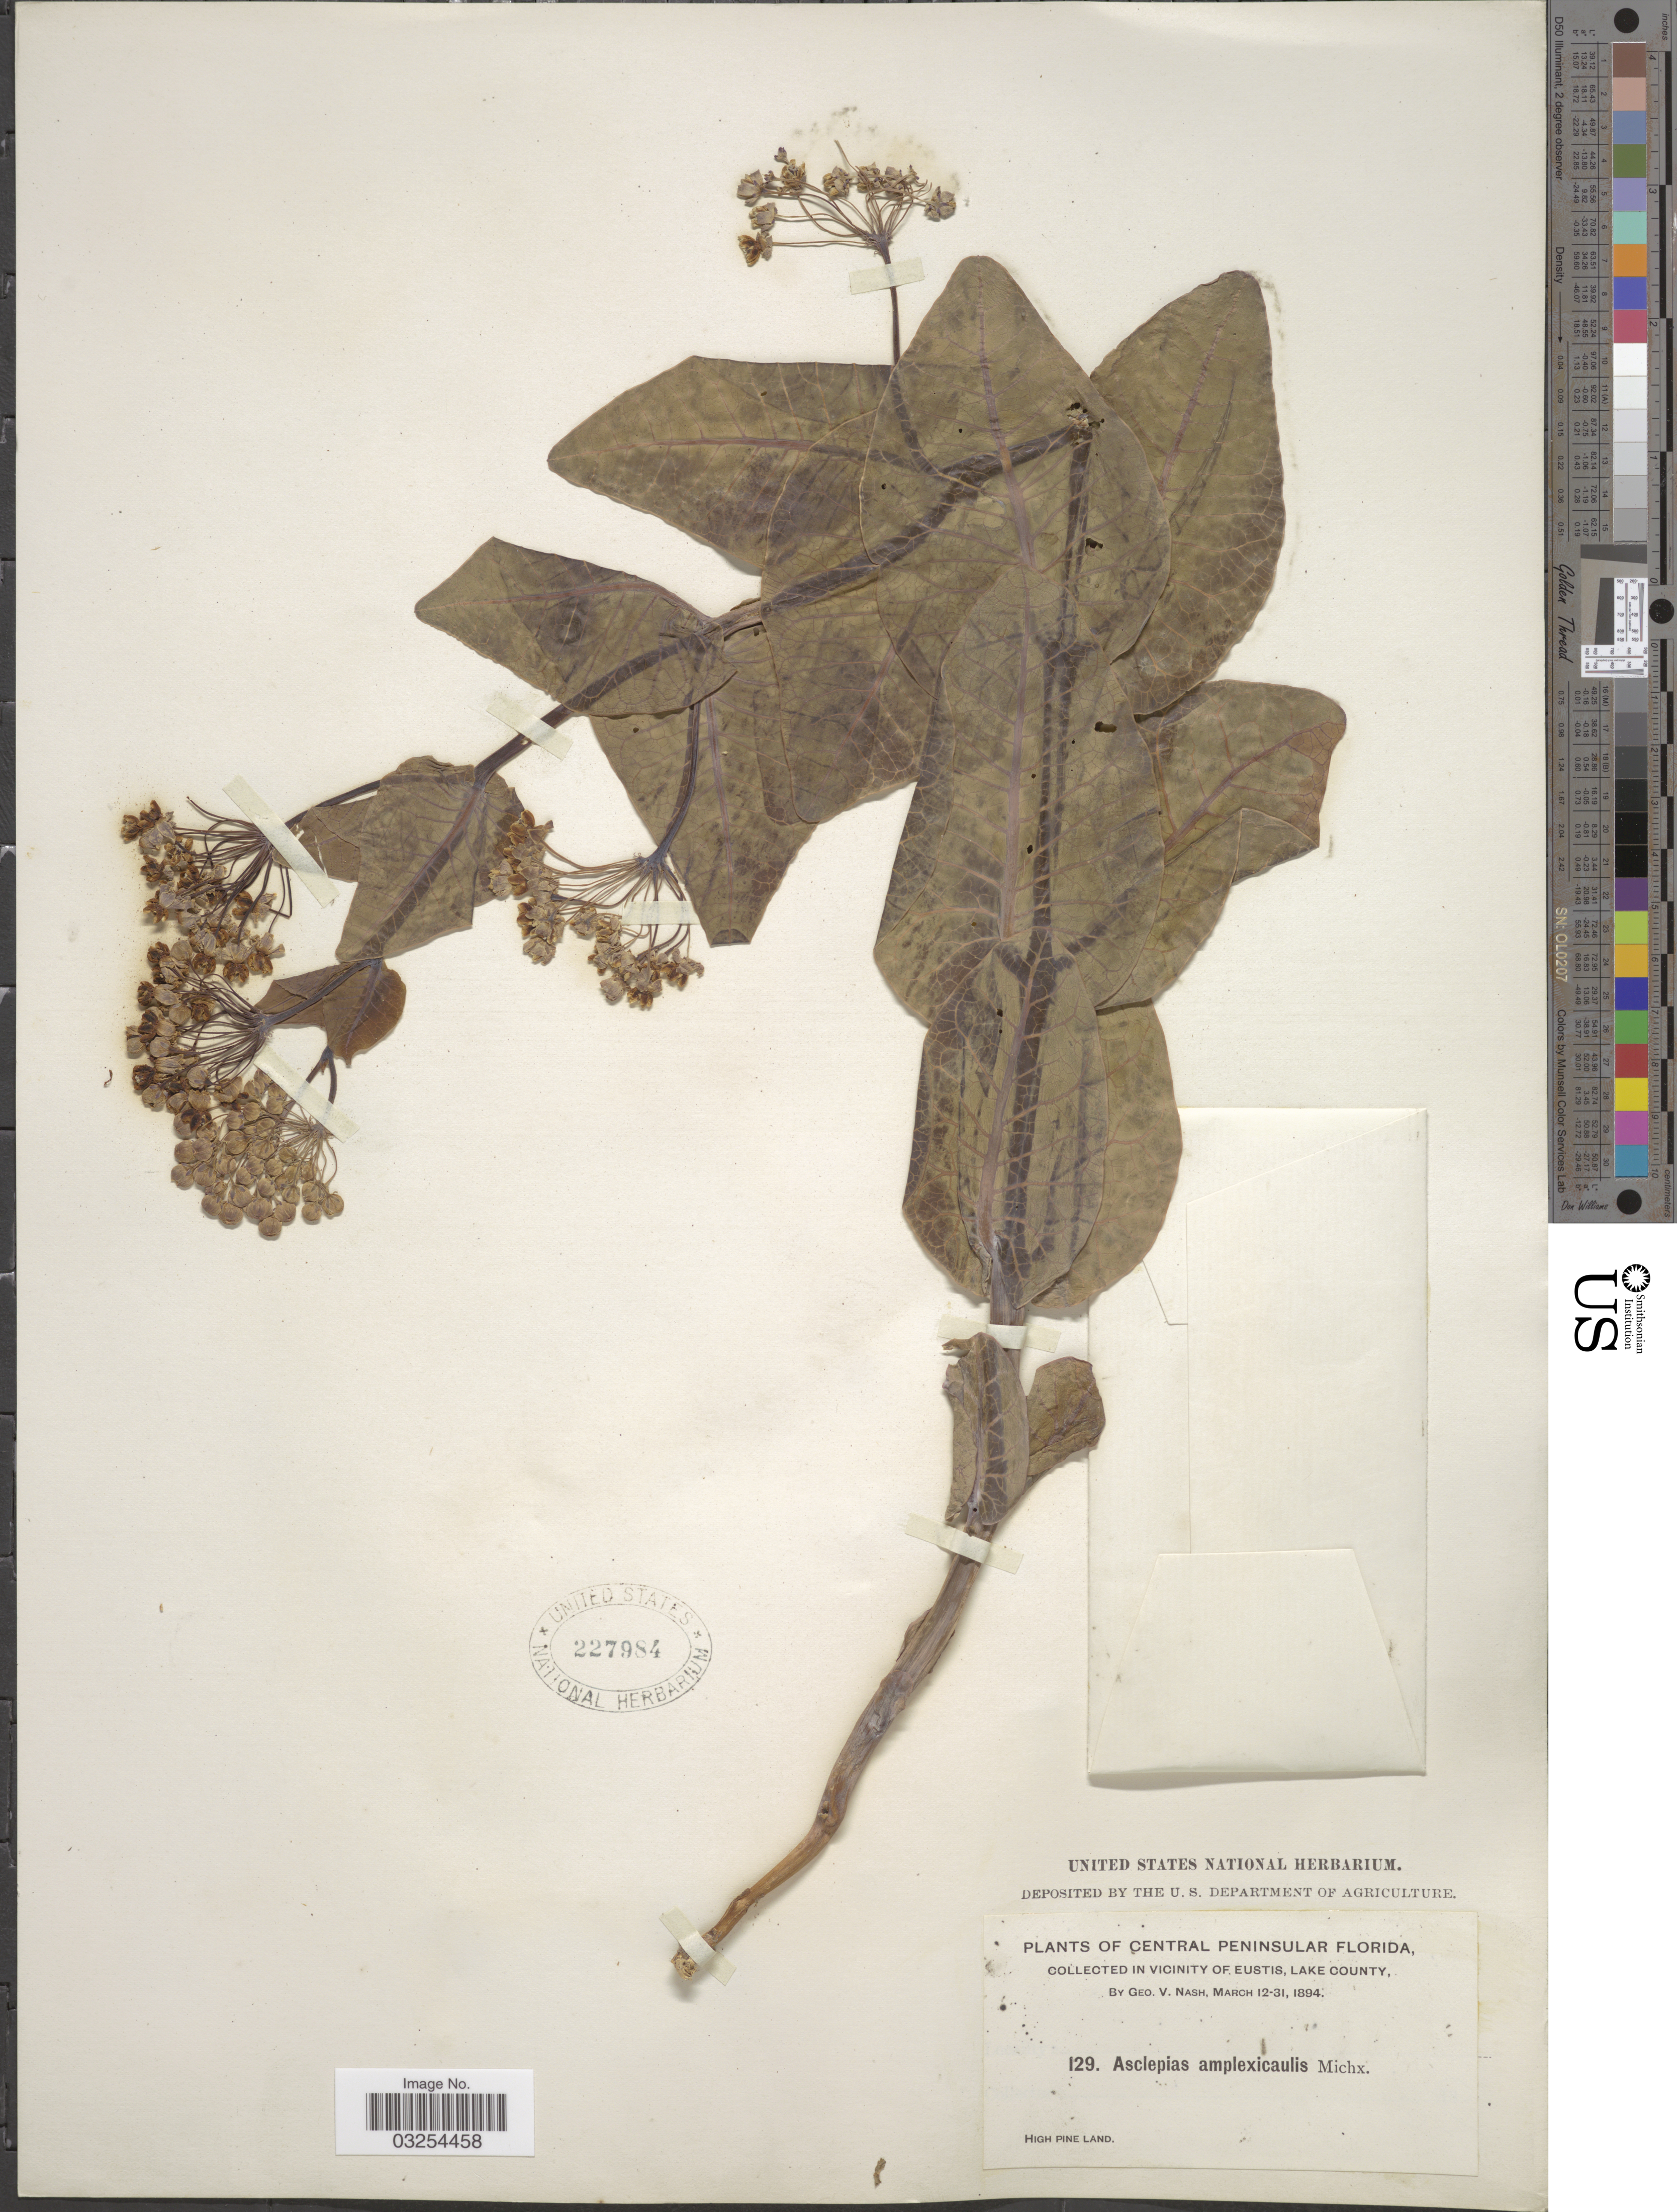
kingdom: Plantae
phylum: Tracheophyta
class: Magnoliopsida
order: Gentianales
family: Apocynaceae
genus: Asclepias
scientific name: Asclepias humistrata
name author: Walter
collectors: G. V. Nash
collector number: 129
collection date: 1894-03-12/1894-03-31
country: United States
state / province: Florida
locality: Central Peninsular. In Vicinity of Eustis, Lake County. High Pine Land.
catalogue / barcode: US 227984